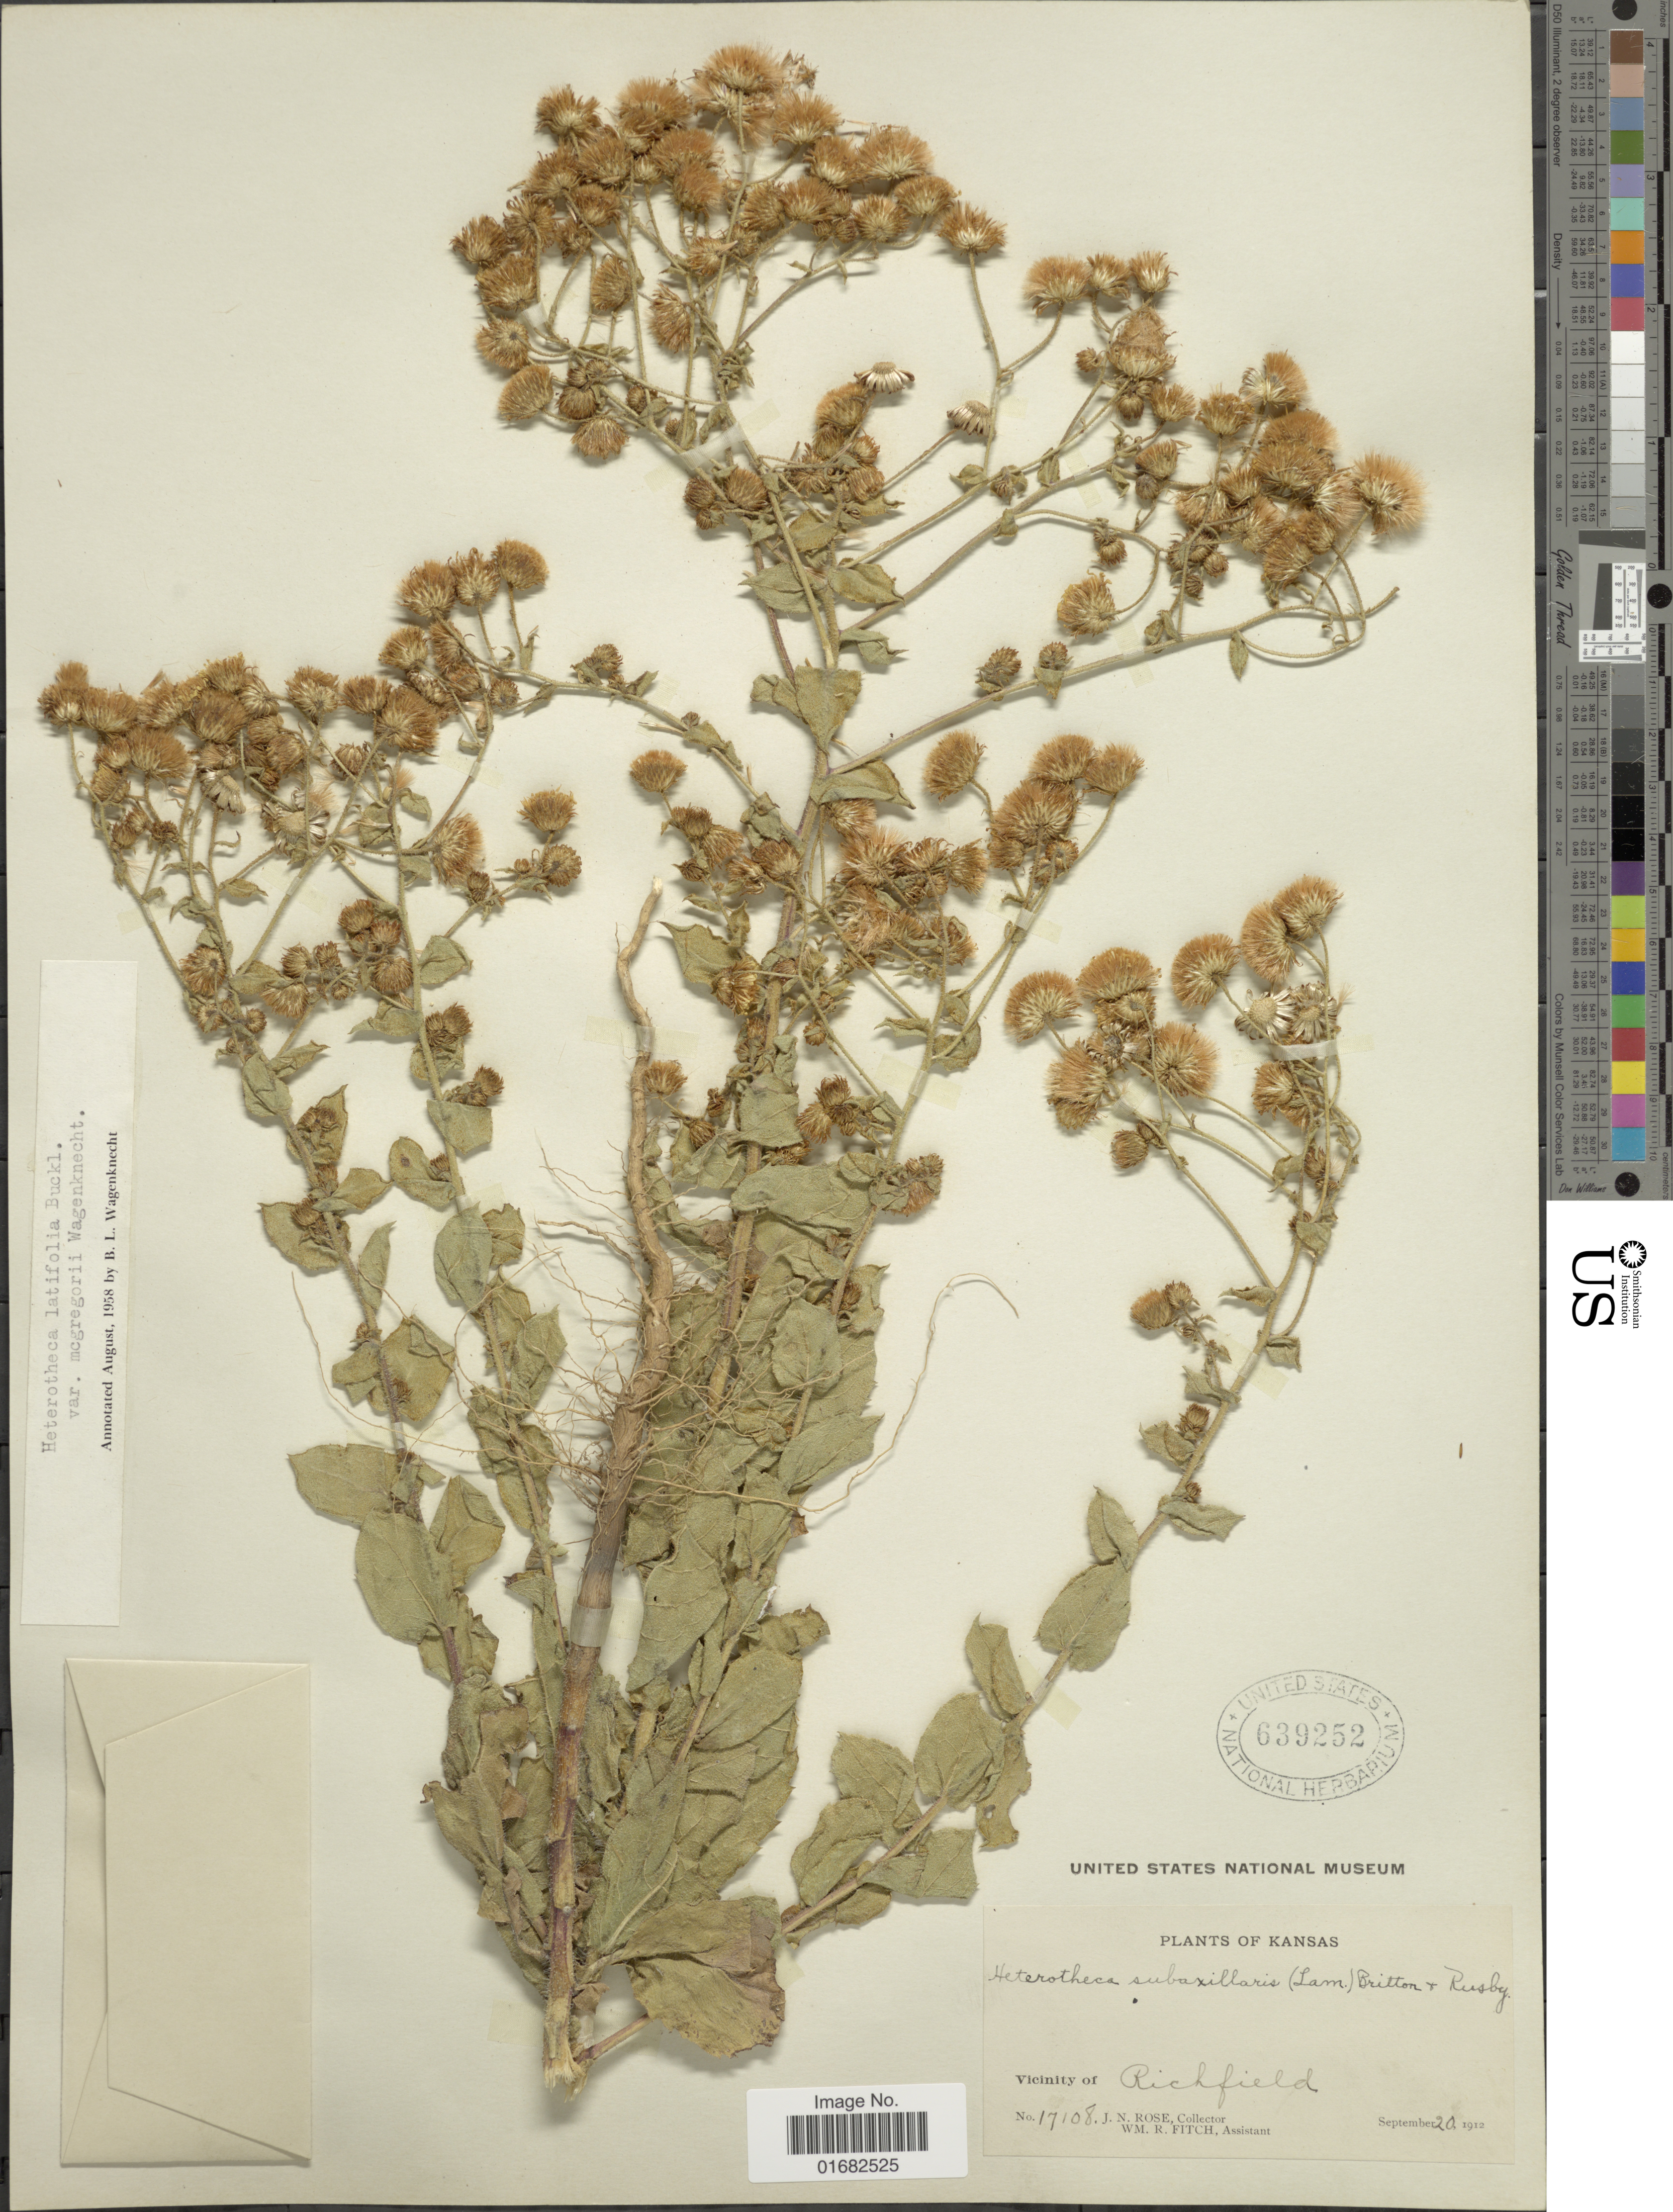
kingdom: Plantae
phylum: Tracheophyta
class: Magnoliopsida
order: Asterales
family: Asteraceae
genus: Heterotheca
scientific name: Heterotheca latifolia var. macgregoris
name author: B. Wagenkn.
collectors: J. N. Rose & W. R. Fitch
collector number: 17108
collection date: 1912-09-20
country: United States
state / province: Kansas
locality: Vicinity of Richfield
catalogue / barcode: US 639252